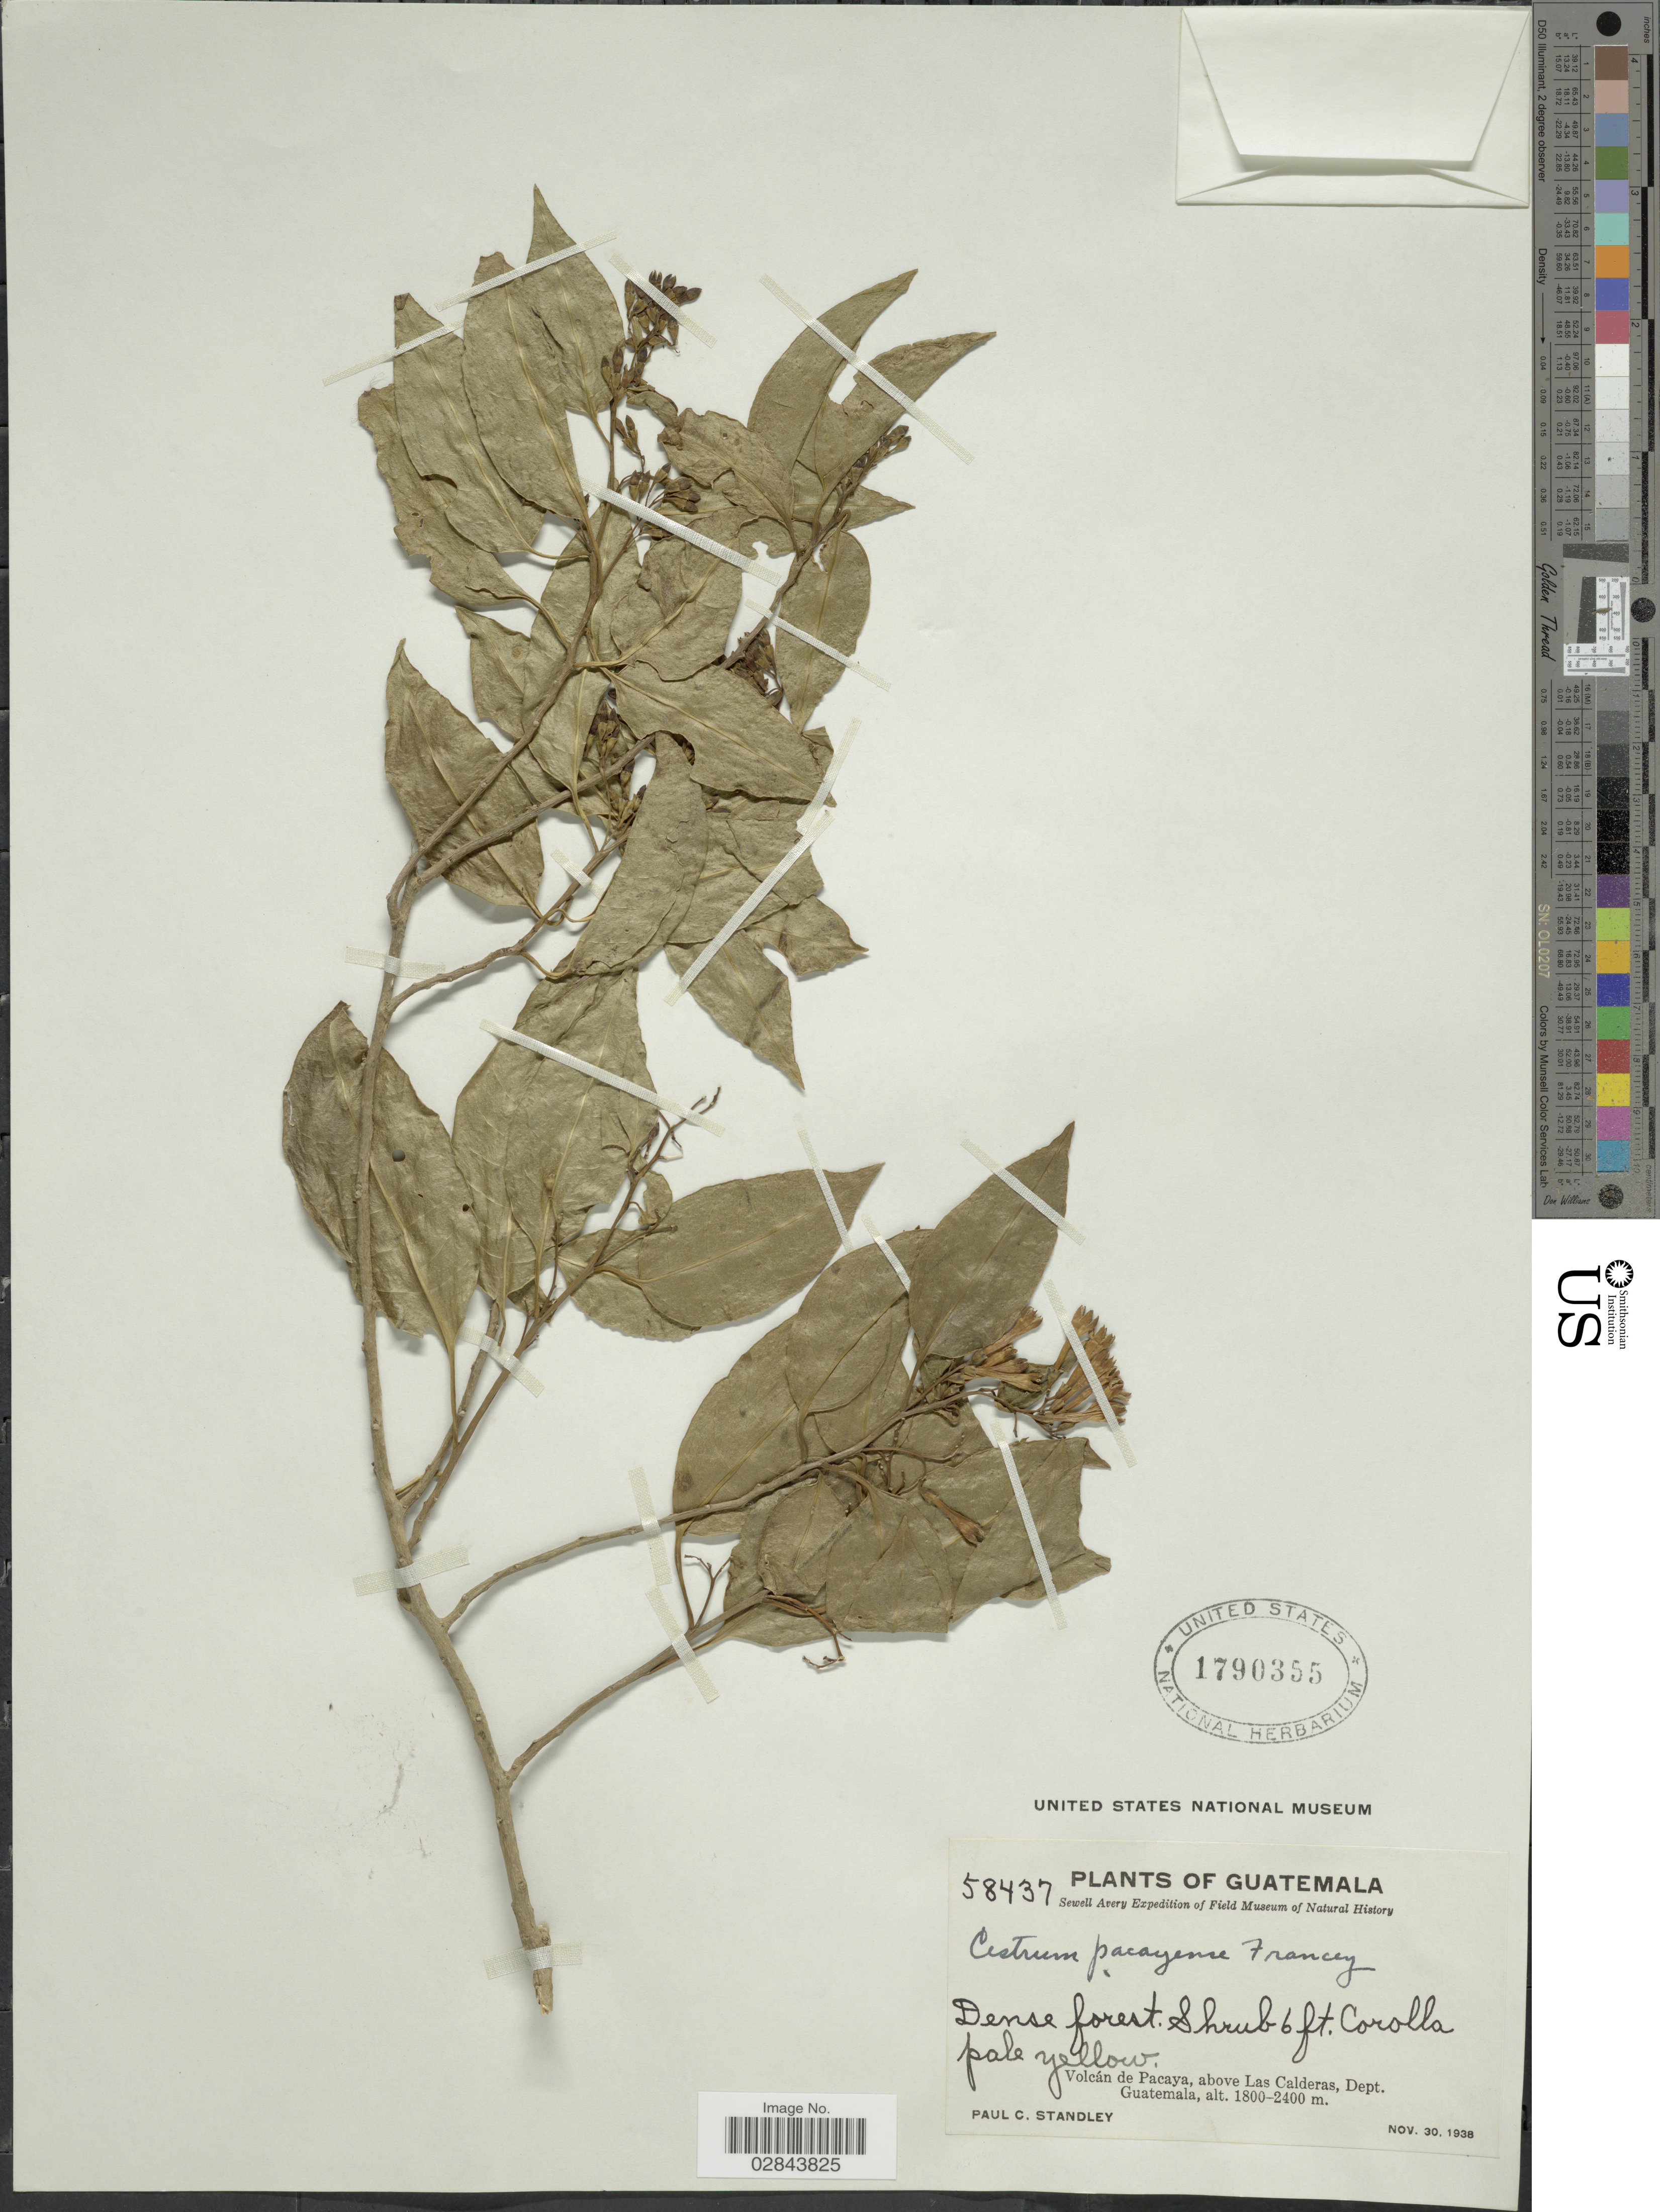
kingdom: Plantae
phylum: Tracheophyta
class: Magnoliopsida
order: Solanales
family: Solanaceae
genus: Cestrum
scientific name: Cestrum pacayense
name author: Francey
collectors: P. C. Standley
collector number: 58437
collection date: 1938-11-30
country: Guatemala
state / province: Guatemala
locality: Volcán de Pacaya, above Las Calderas, Dept. Guatemala.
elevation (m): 1800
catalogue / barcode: US 1790355